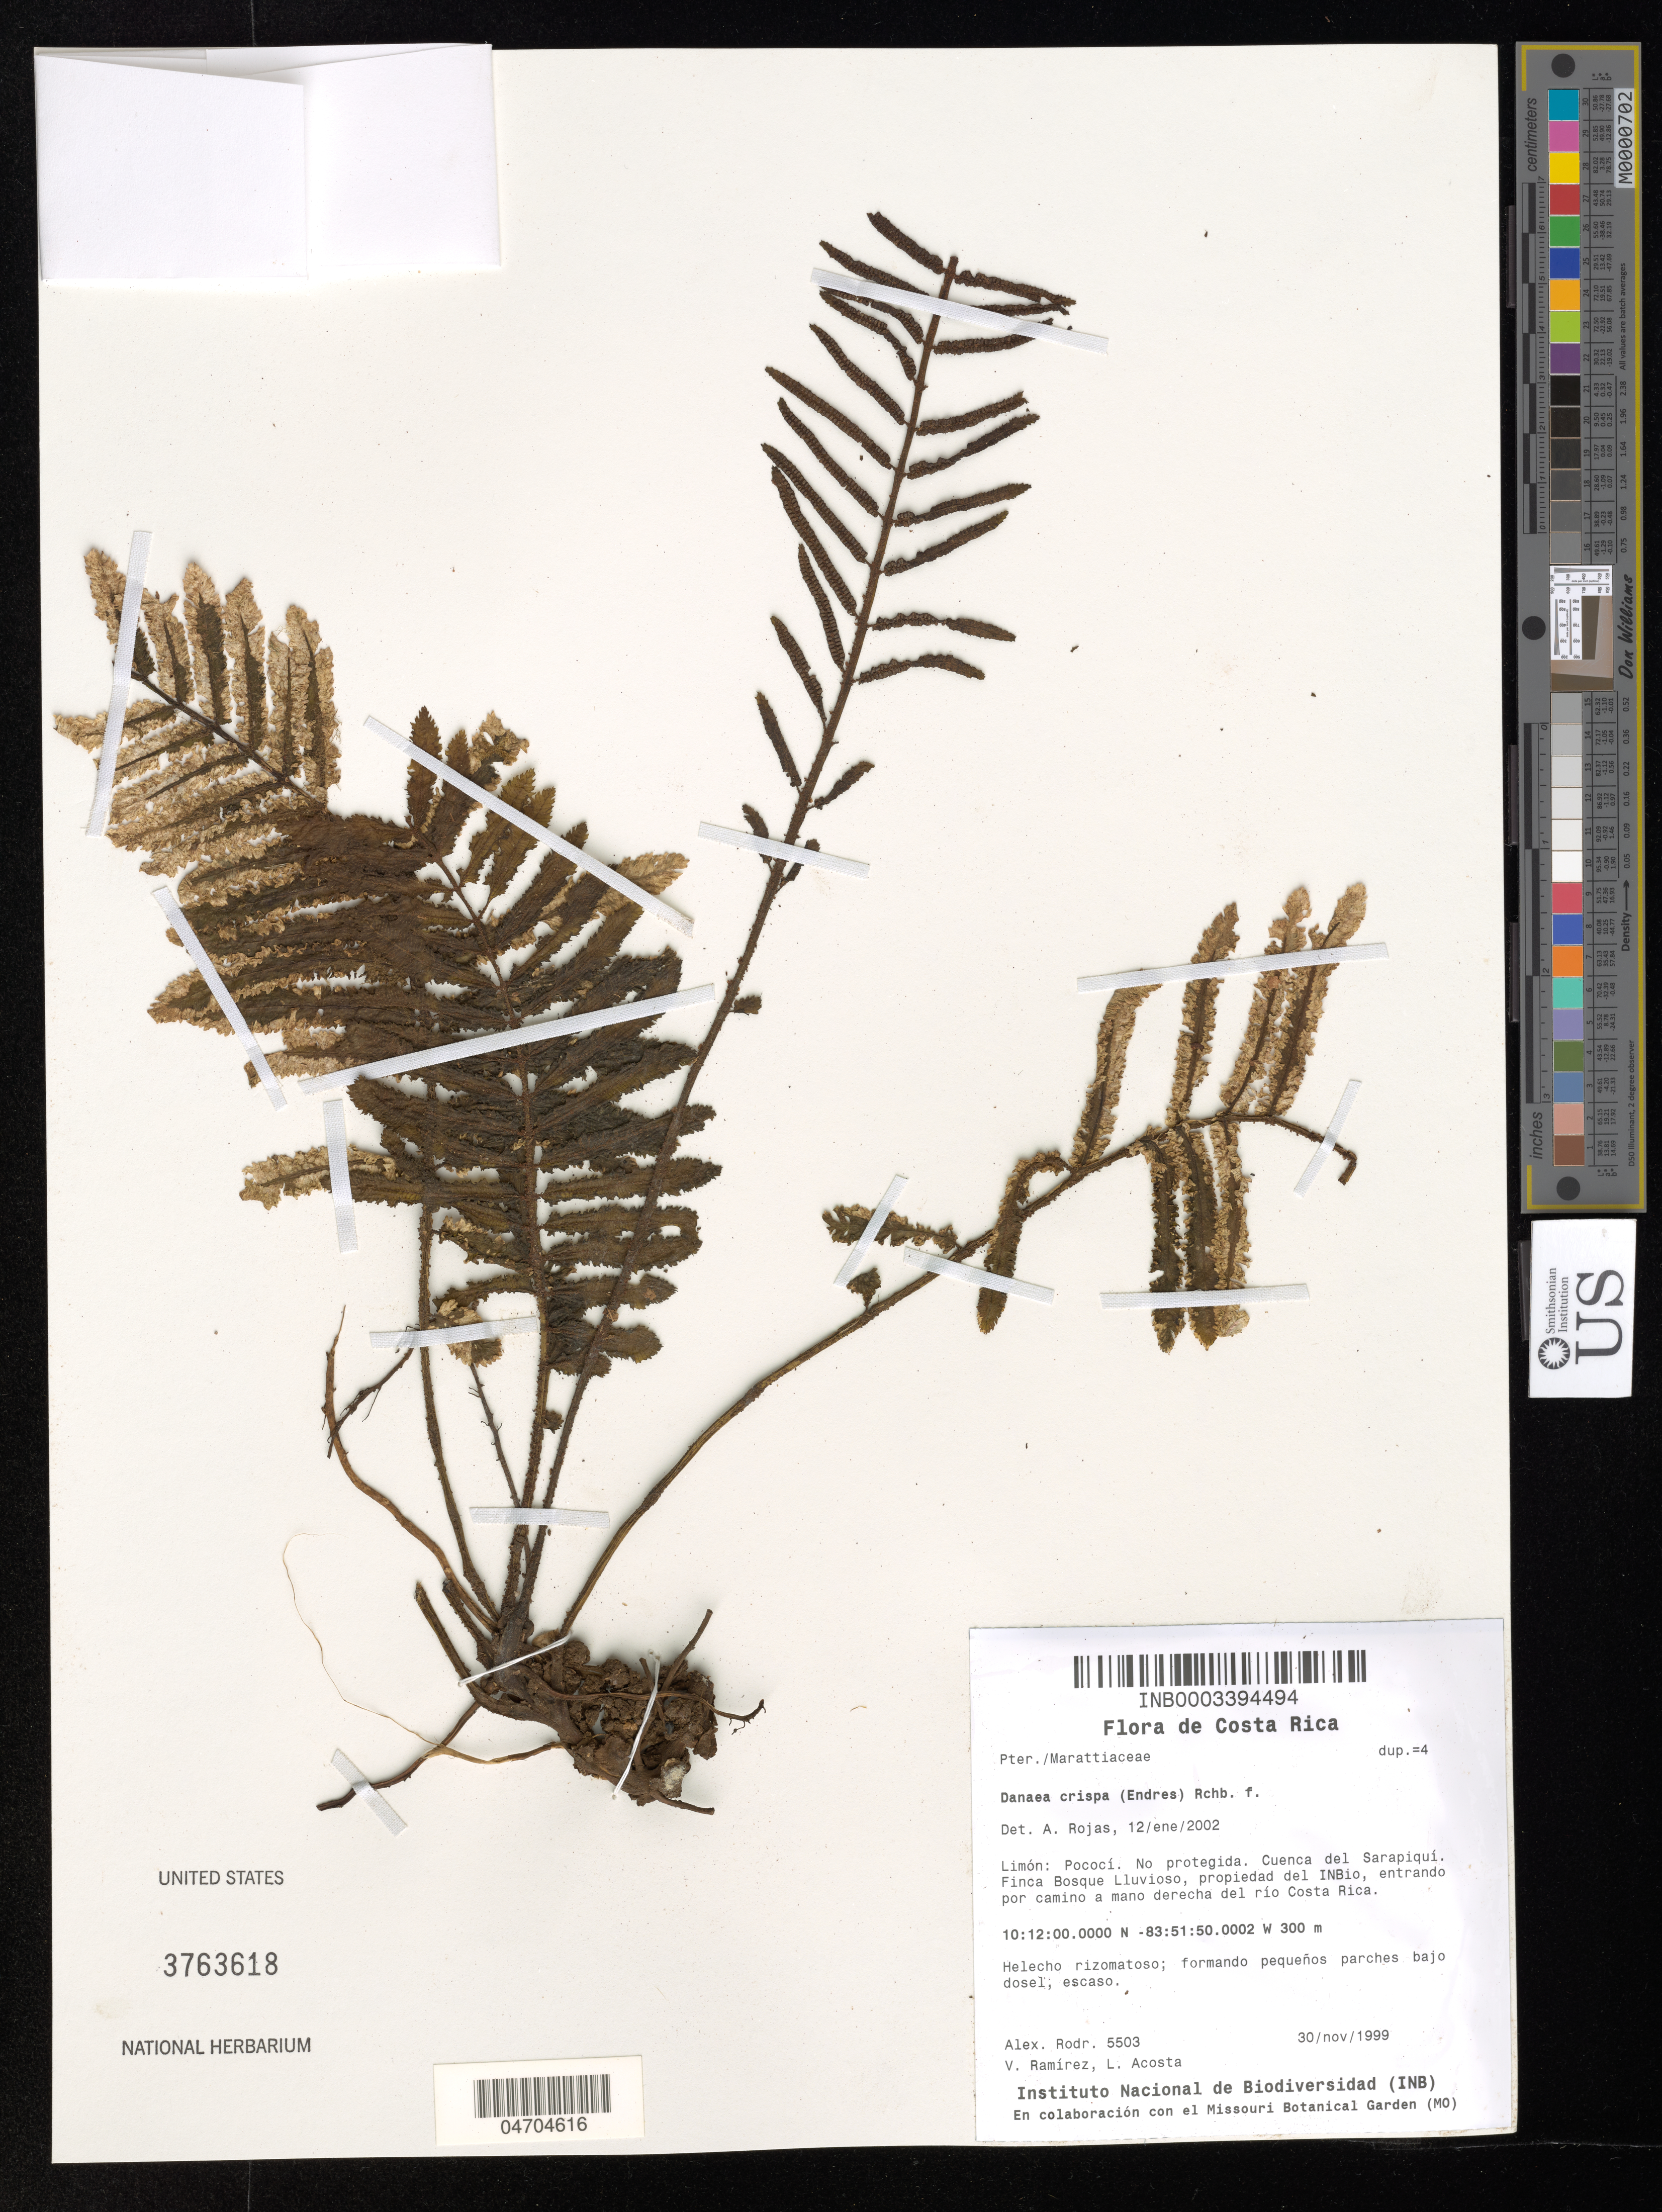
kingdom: Plantae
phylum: Tracheophyta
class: Polypodiopsida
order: Marattiales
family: Marattiaceae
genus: Danaea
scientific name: Danaea crispa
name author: Endrés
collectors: A. Rodr., V. Ramirez & L. Acosta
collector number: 5503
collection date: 1999-11-30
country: Costa Rica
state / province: Limón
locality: Pococí. No protegida. Cuenca del Sarapiquí. Finca Bosque Lluvioso, propiedad del INBio, entrando por camino a mano derecha del río Costa Rica.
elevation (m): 300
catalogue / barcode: US 3763618